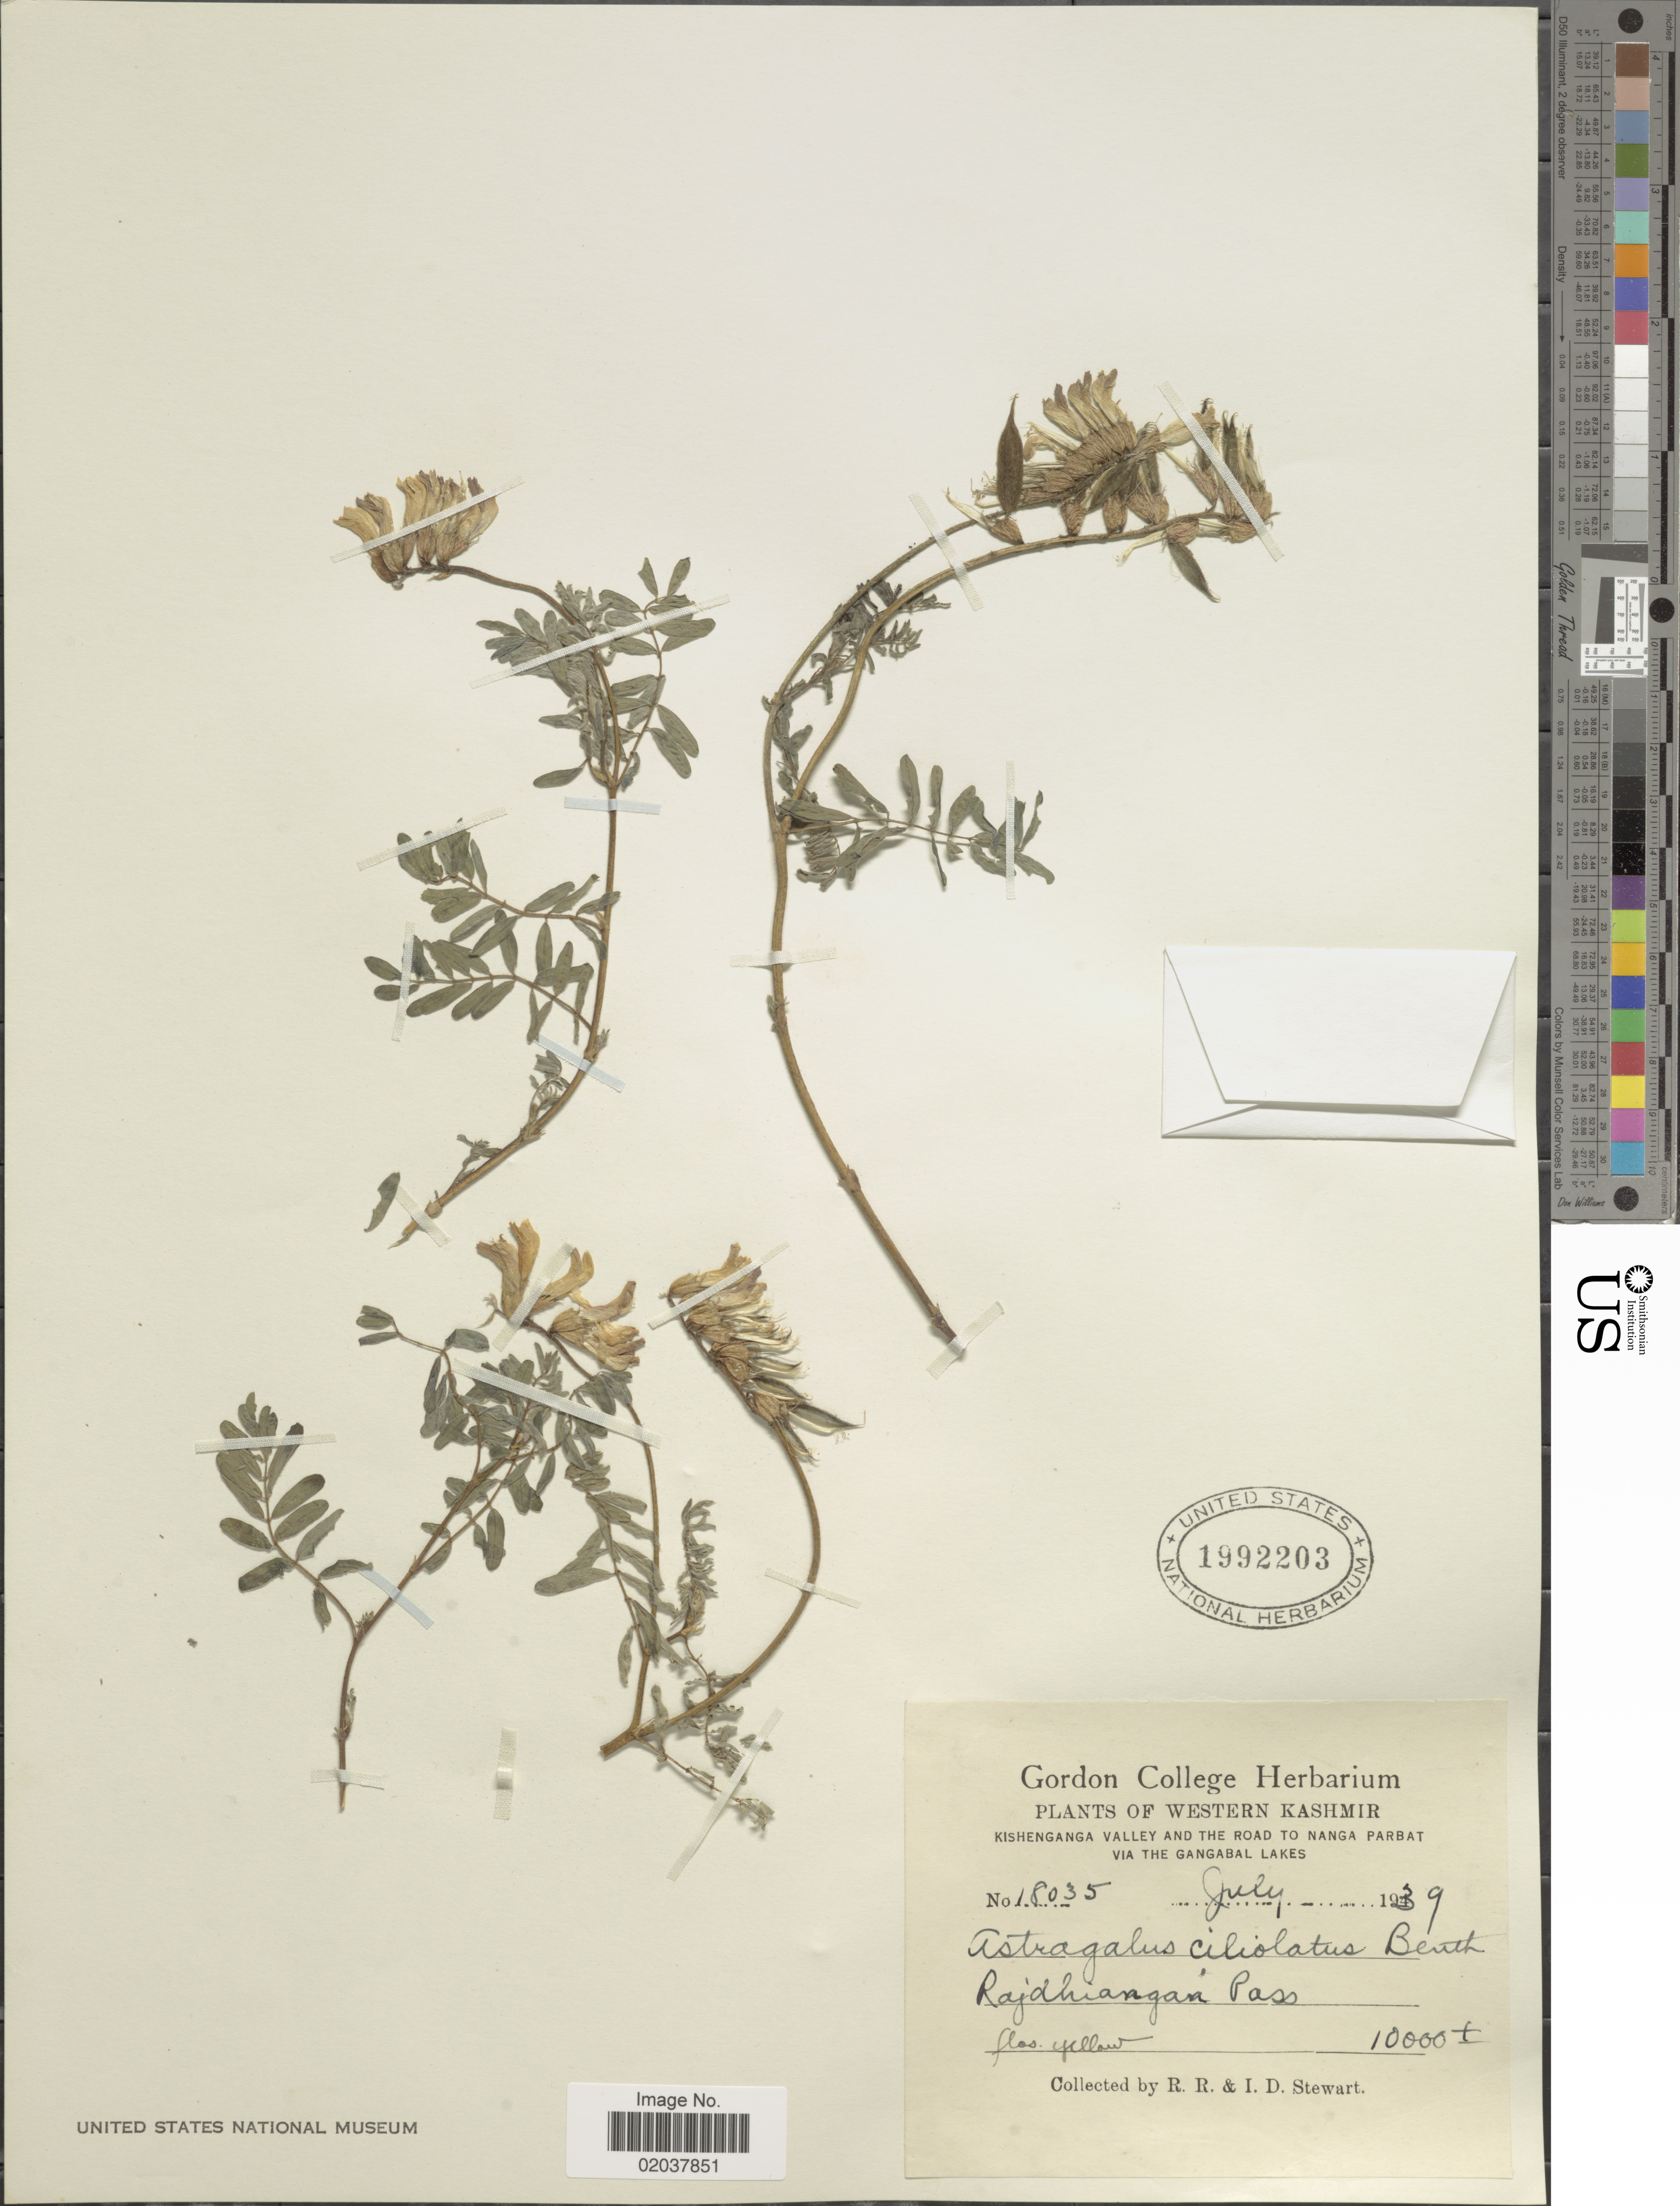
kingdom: Plantae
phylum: Tracheophyta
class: Magnoliopsida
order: Fabales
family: Fabaceae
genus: Astragalus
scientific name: Astragalus ciliolatus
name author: Benth. ex Bunge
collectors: R. R. Stewart & I. Stewart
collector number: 18035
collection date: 1939-07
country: India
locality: Western Kashmir, Kishenganga Valley and the road to Nanga Parbat via the Gangabal Lakes, Rajdhiangan Pass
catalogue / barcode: US 1992203